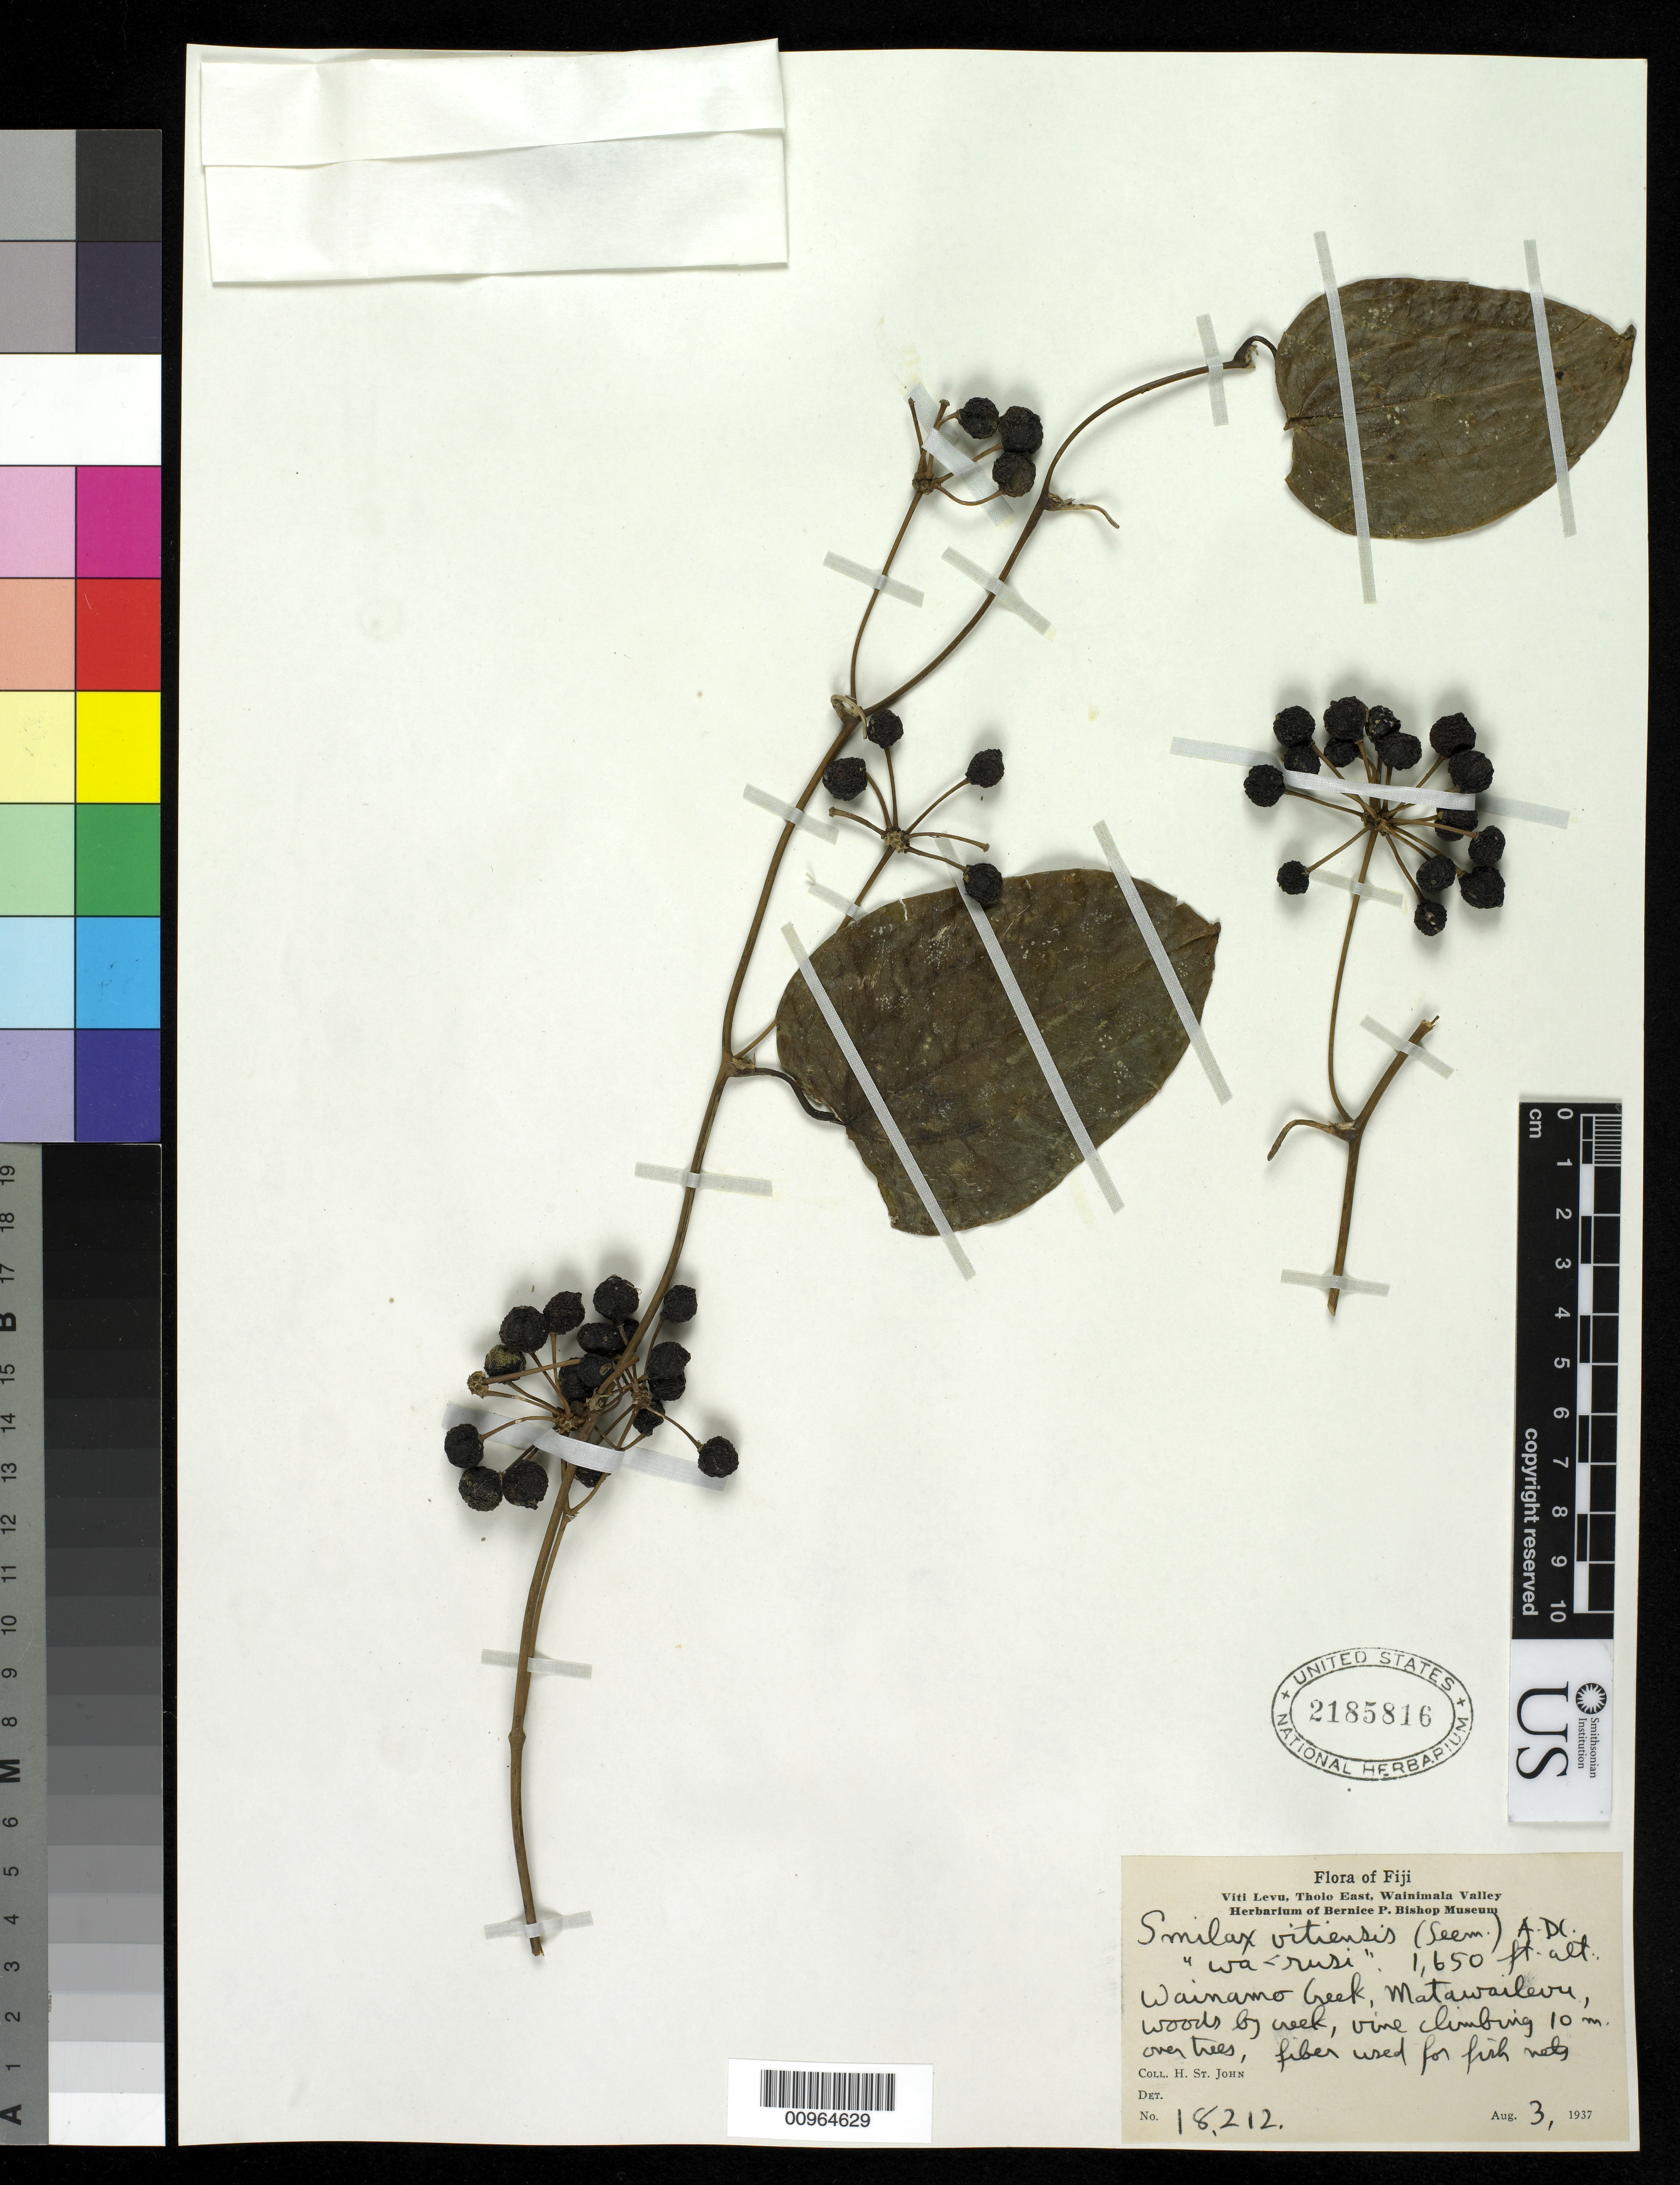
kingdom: Plantae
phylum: Tracheophyta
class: Liliopsida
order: Liliales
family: Smilacaceae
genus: Smilax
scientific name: Smilax vitiensis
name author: (Seem.) A. DC.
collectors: H. St. John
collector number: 18212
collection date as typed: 03 Aug 1937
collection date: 1937-08-03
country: Fiji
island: Viti Levu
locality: Wainamo Creek, Matawailevu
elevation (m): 503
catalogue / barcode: US 2185816